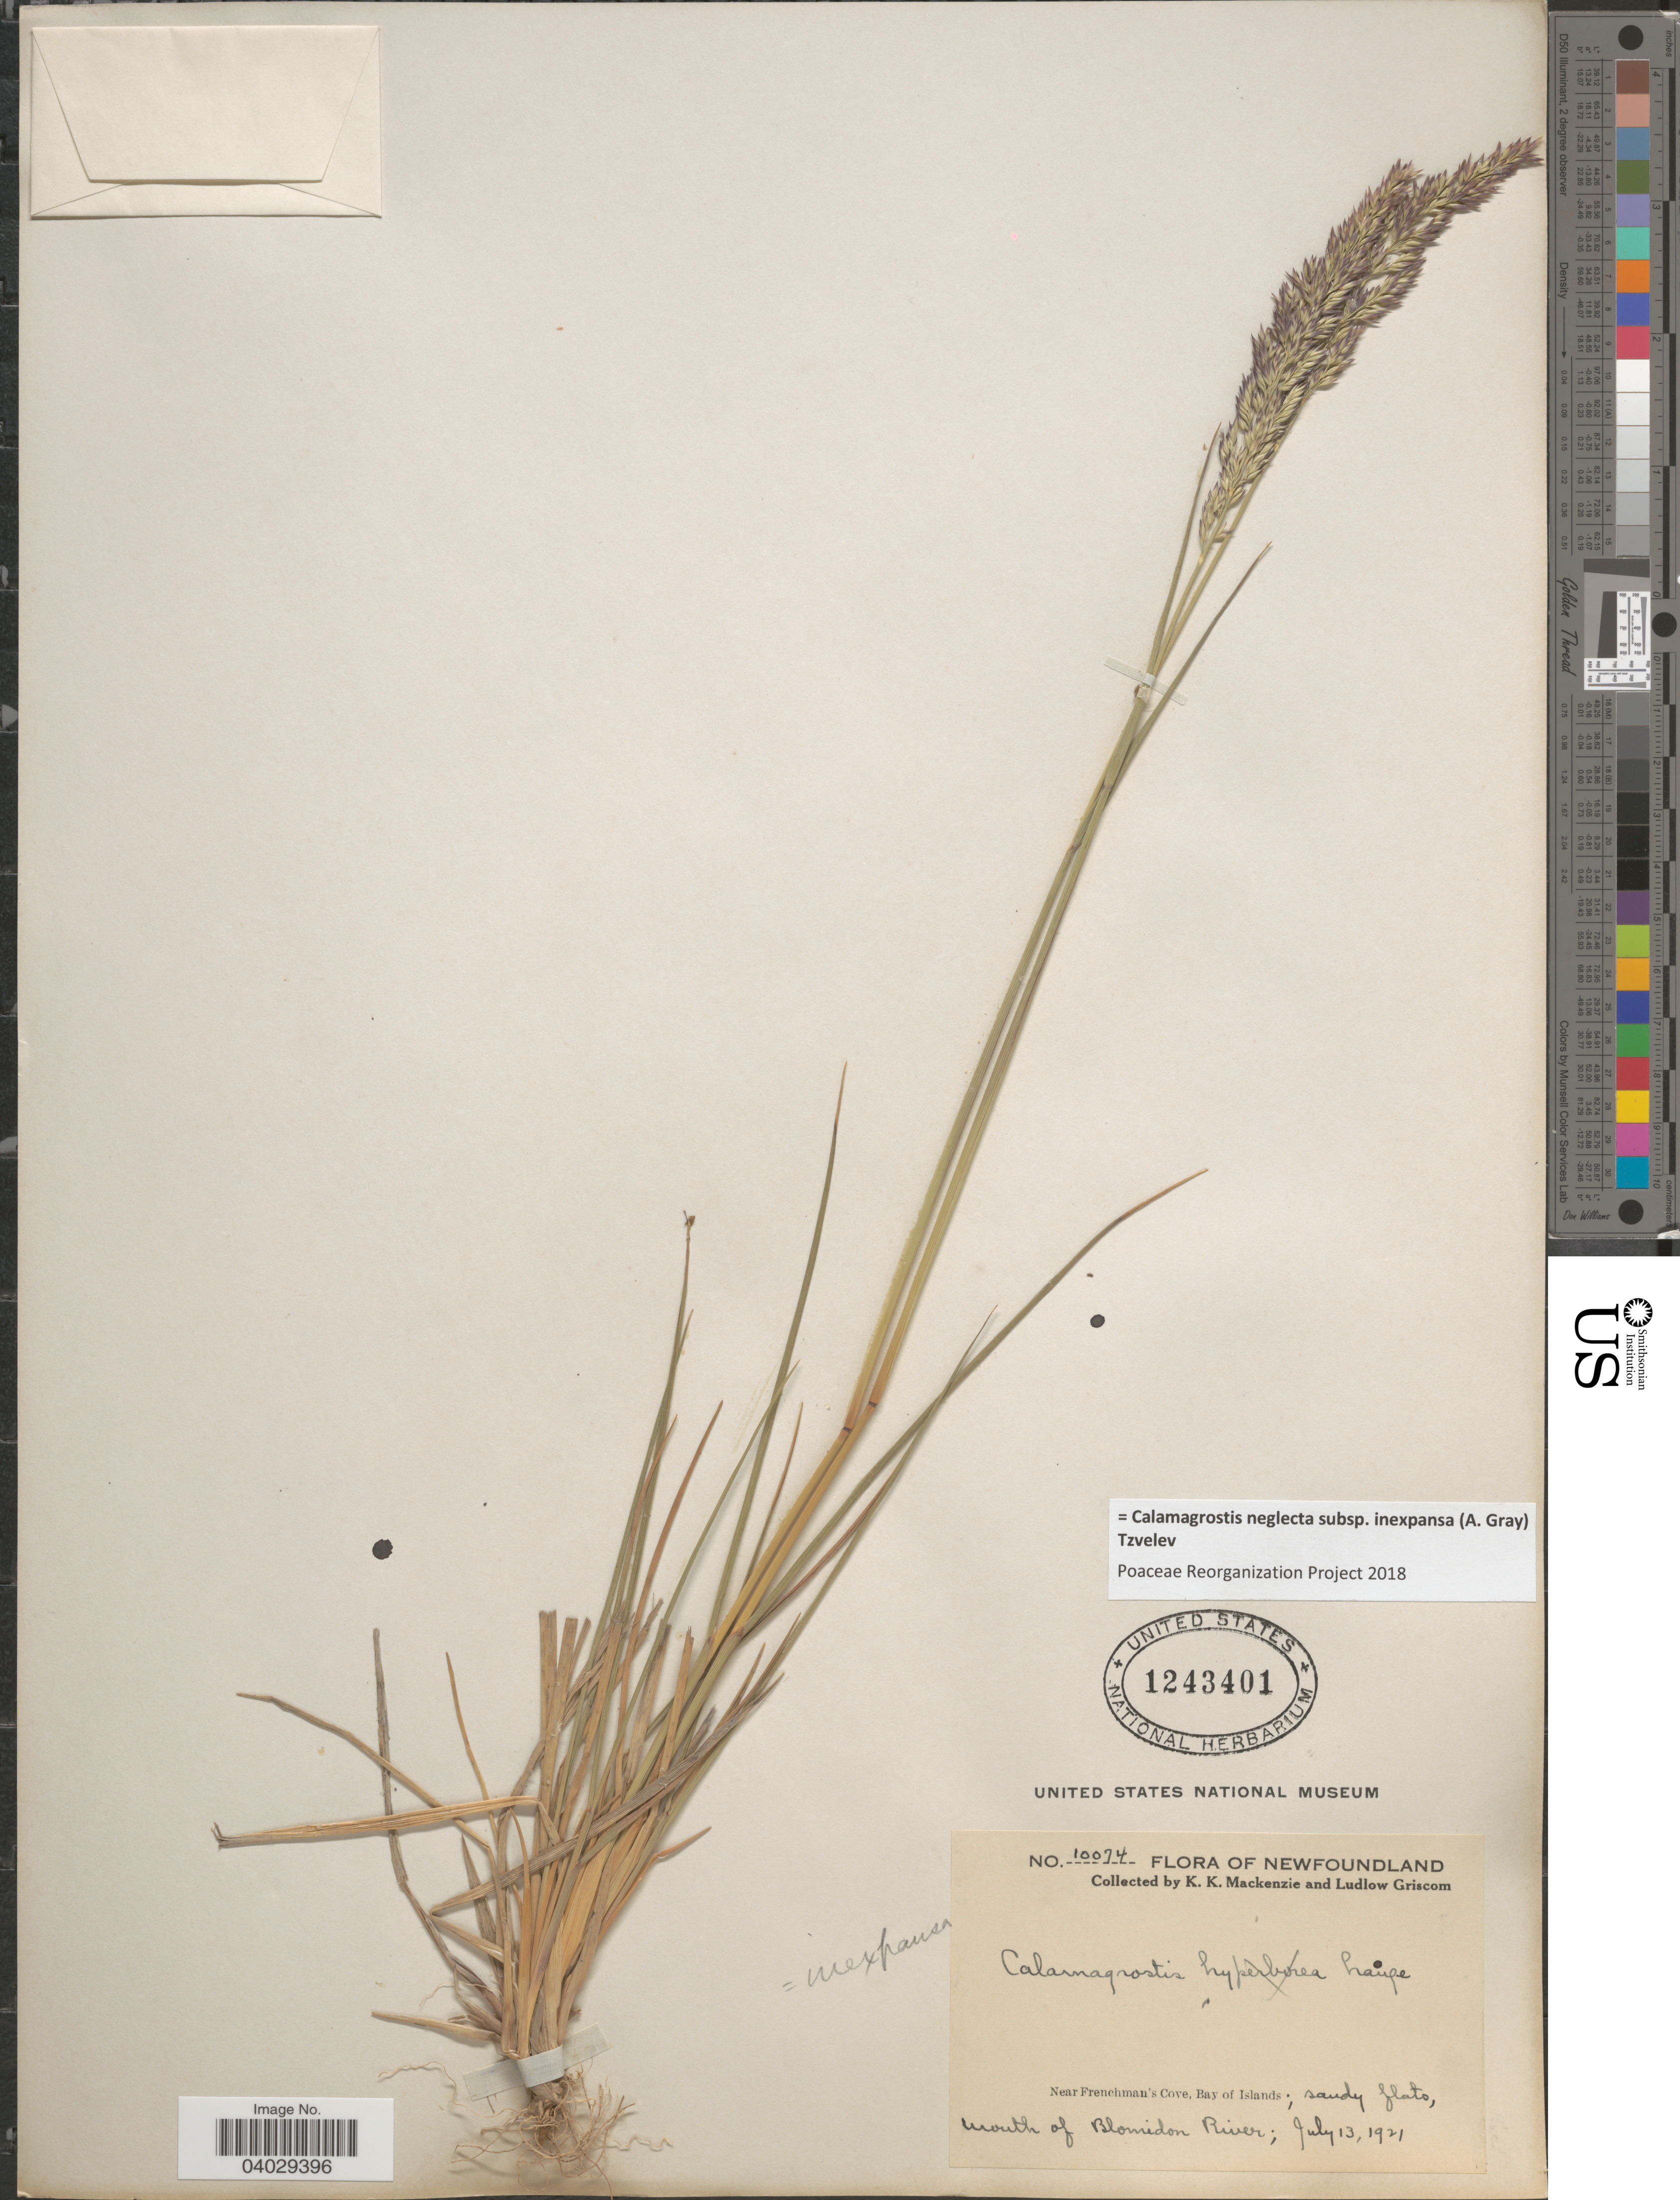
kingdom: Plantae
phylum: Tracheophyta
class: Liliopsida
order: Poales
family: Poaceae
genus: Calamagrostis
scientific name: Calamagrostis neglecta subsp. inexpansa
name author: (A. Gray) Tzvelev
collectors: K. K. Mackenzie & L. Griscom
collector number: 10074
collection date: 1921-07-13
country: Canada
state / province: Newfoundland and Labrador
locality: Near Frenchman's Cove, Bay of Islands. Mouth of Blomidon River.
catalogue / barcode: US 1243401